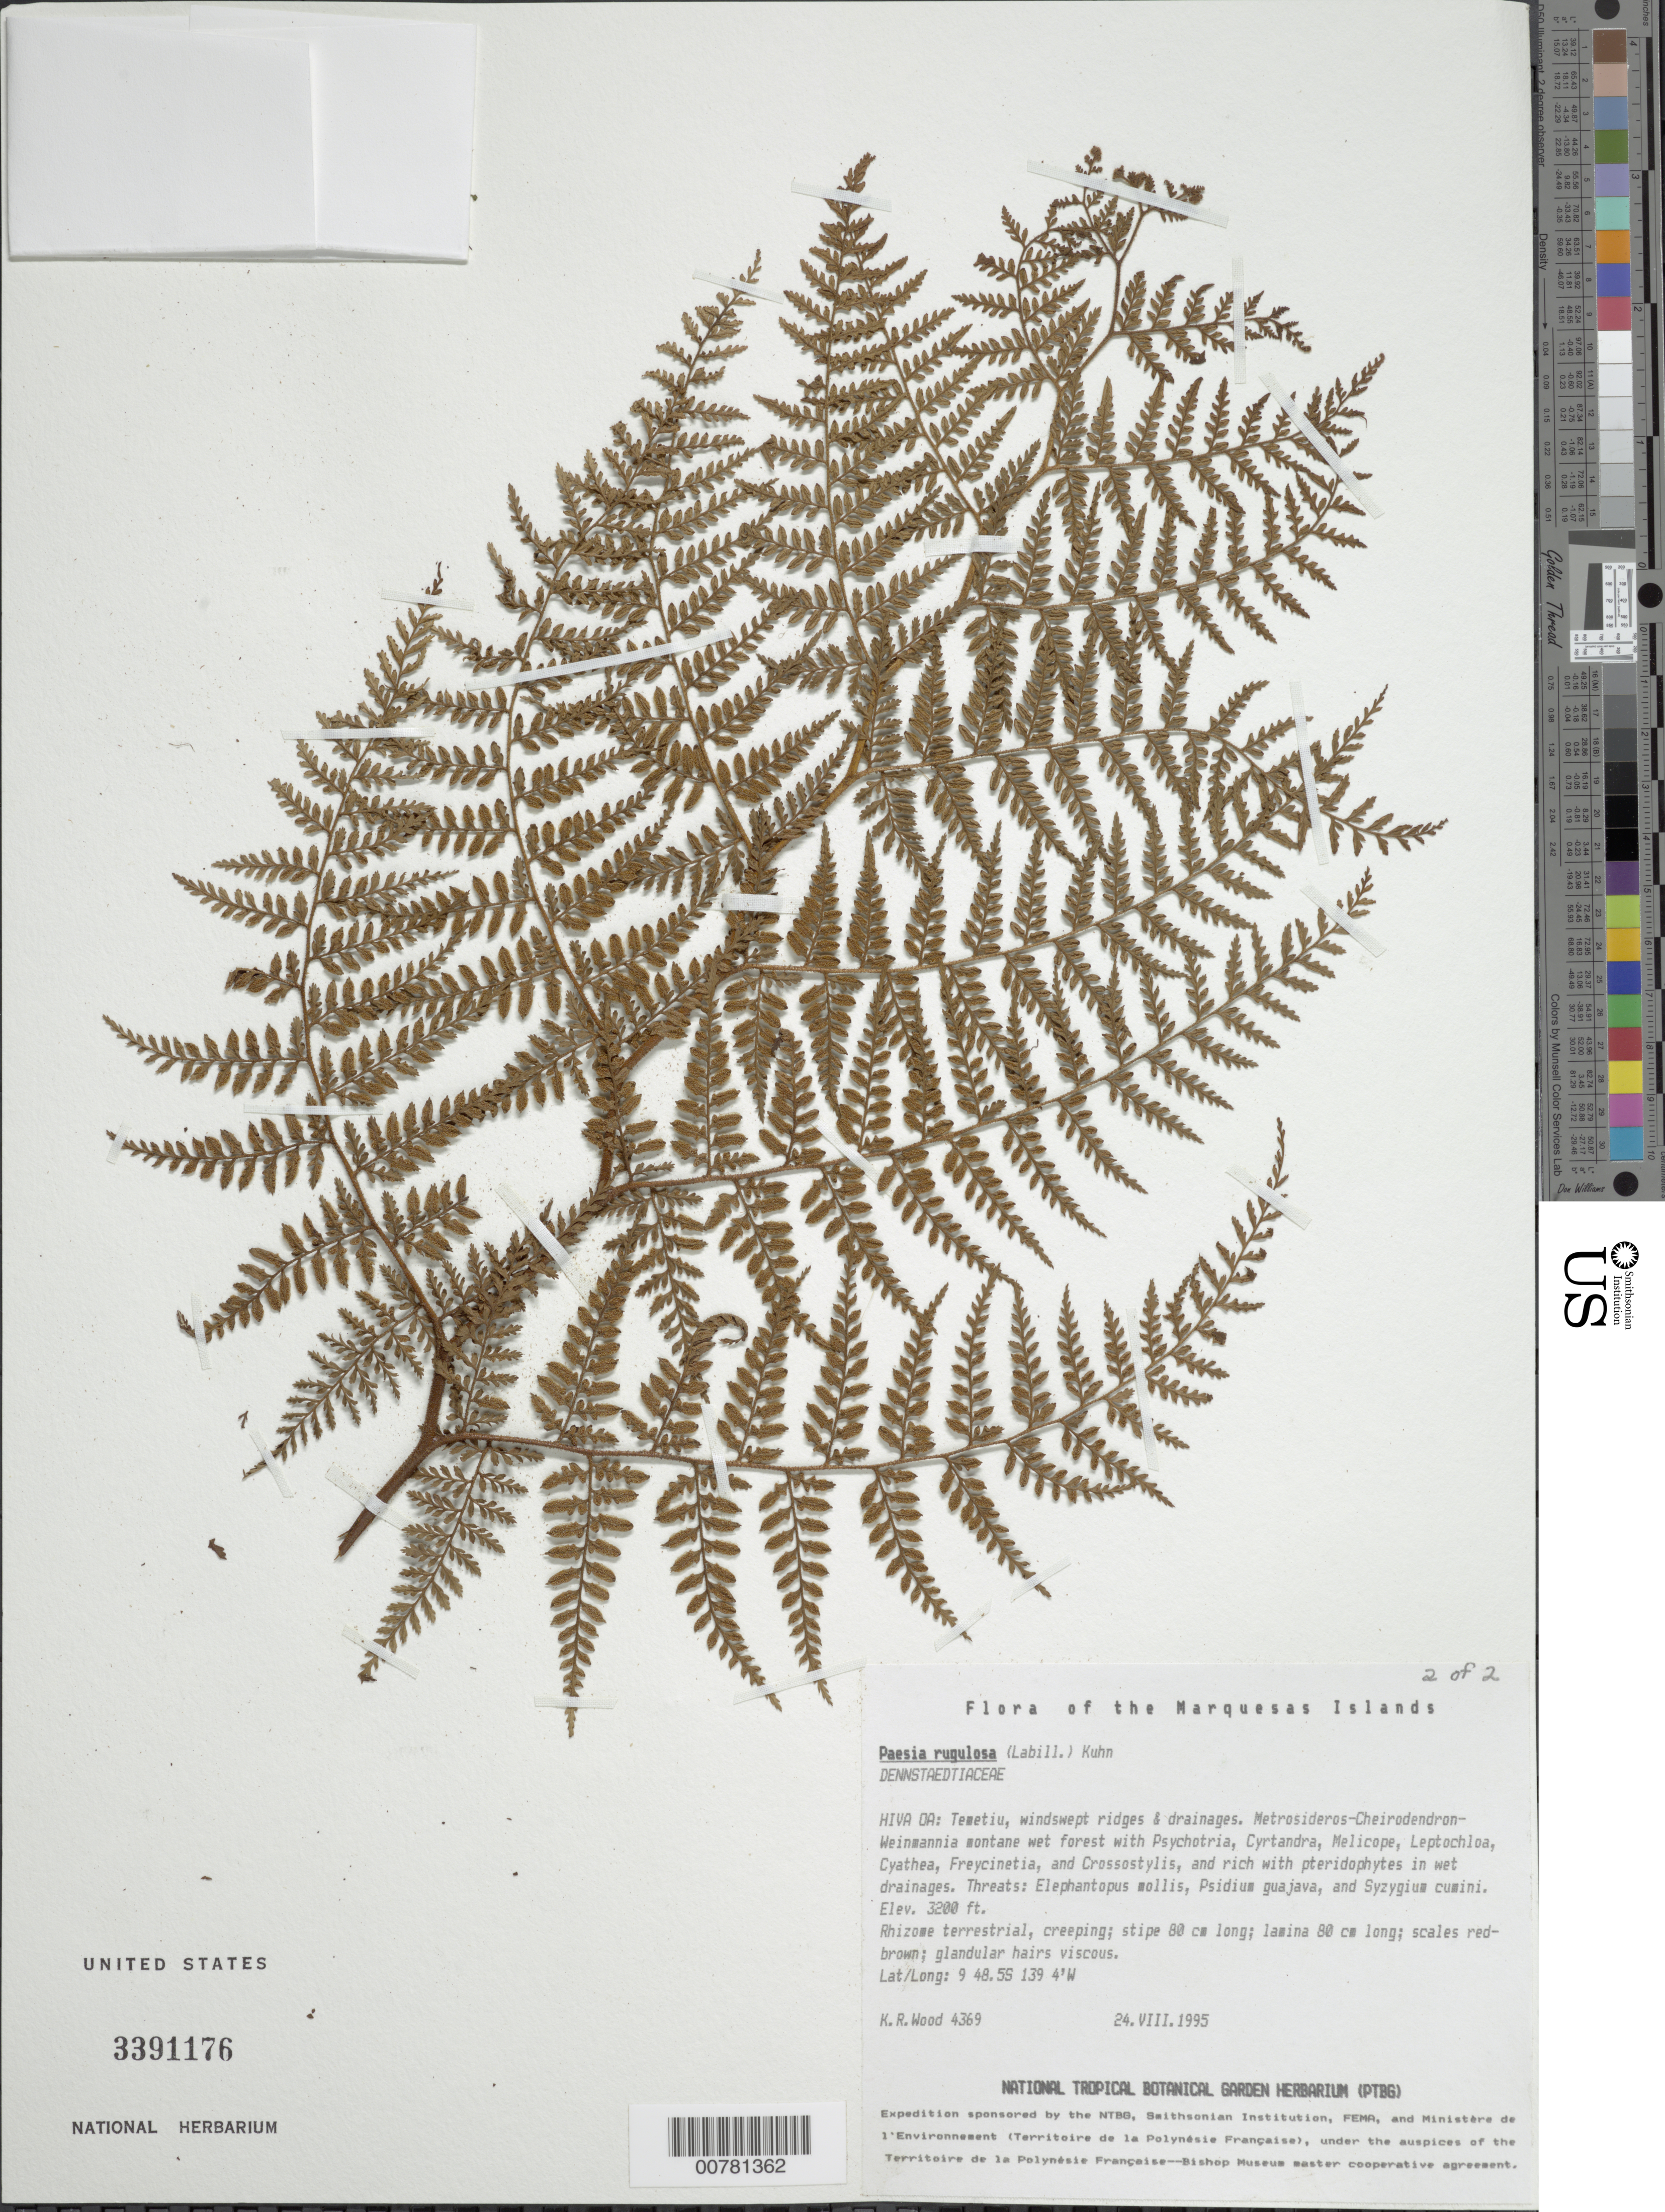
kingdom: Plantae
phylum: Tracheophyta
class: Polypodiopsida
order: Polypodiales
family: Dennstaedtiaceae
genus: Paesia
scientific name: Paesia rugulosa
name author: (Labill.) Kuhn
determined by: Wood, Kenneth R.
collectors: K. R. Wood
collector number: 4369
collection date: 1995-08-24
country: French Polynesia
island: Hiva Oa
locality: Temetiu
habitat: Windswept ridges and drainages. In Metrosideros - Cheirodendron - Weinmannia montane wet forest and Cyathea - Freycinetia with rich pteridophytes in wet drainages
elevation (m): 975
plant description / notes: Elaphantopsis mollis, Psidium guajava, Syzygium cuminii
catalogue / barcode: US 3391176